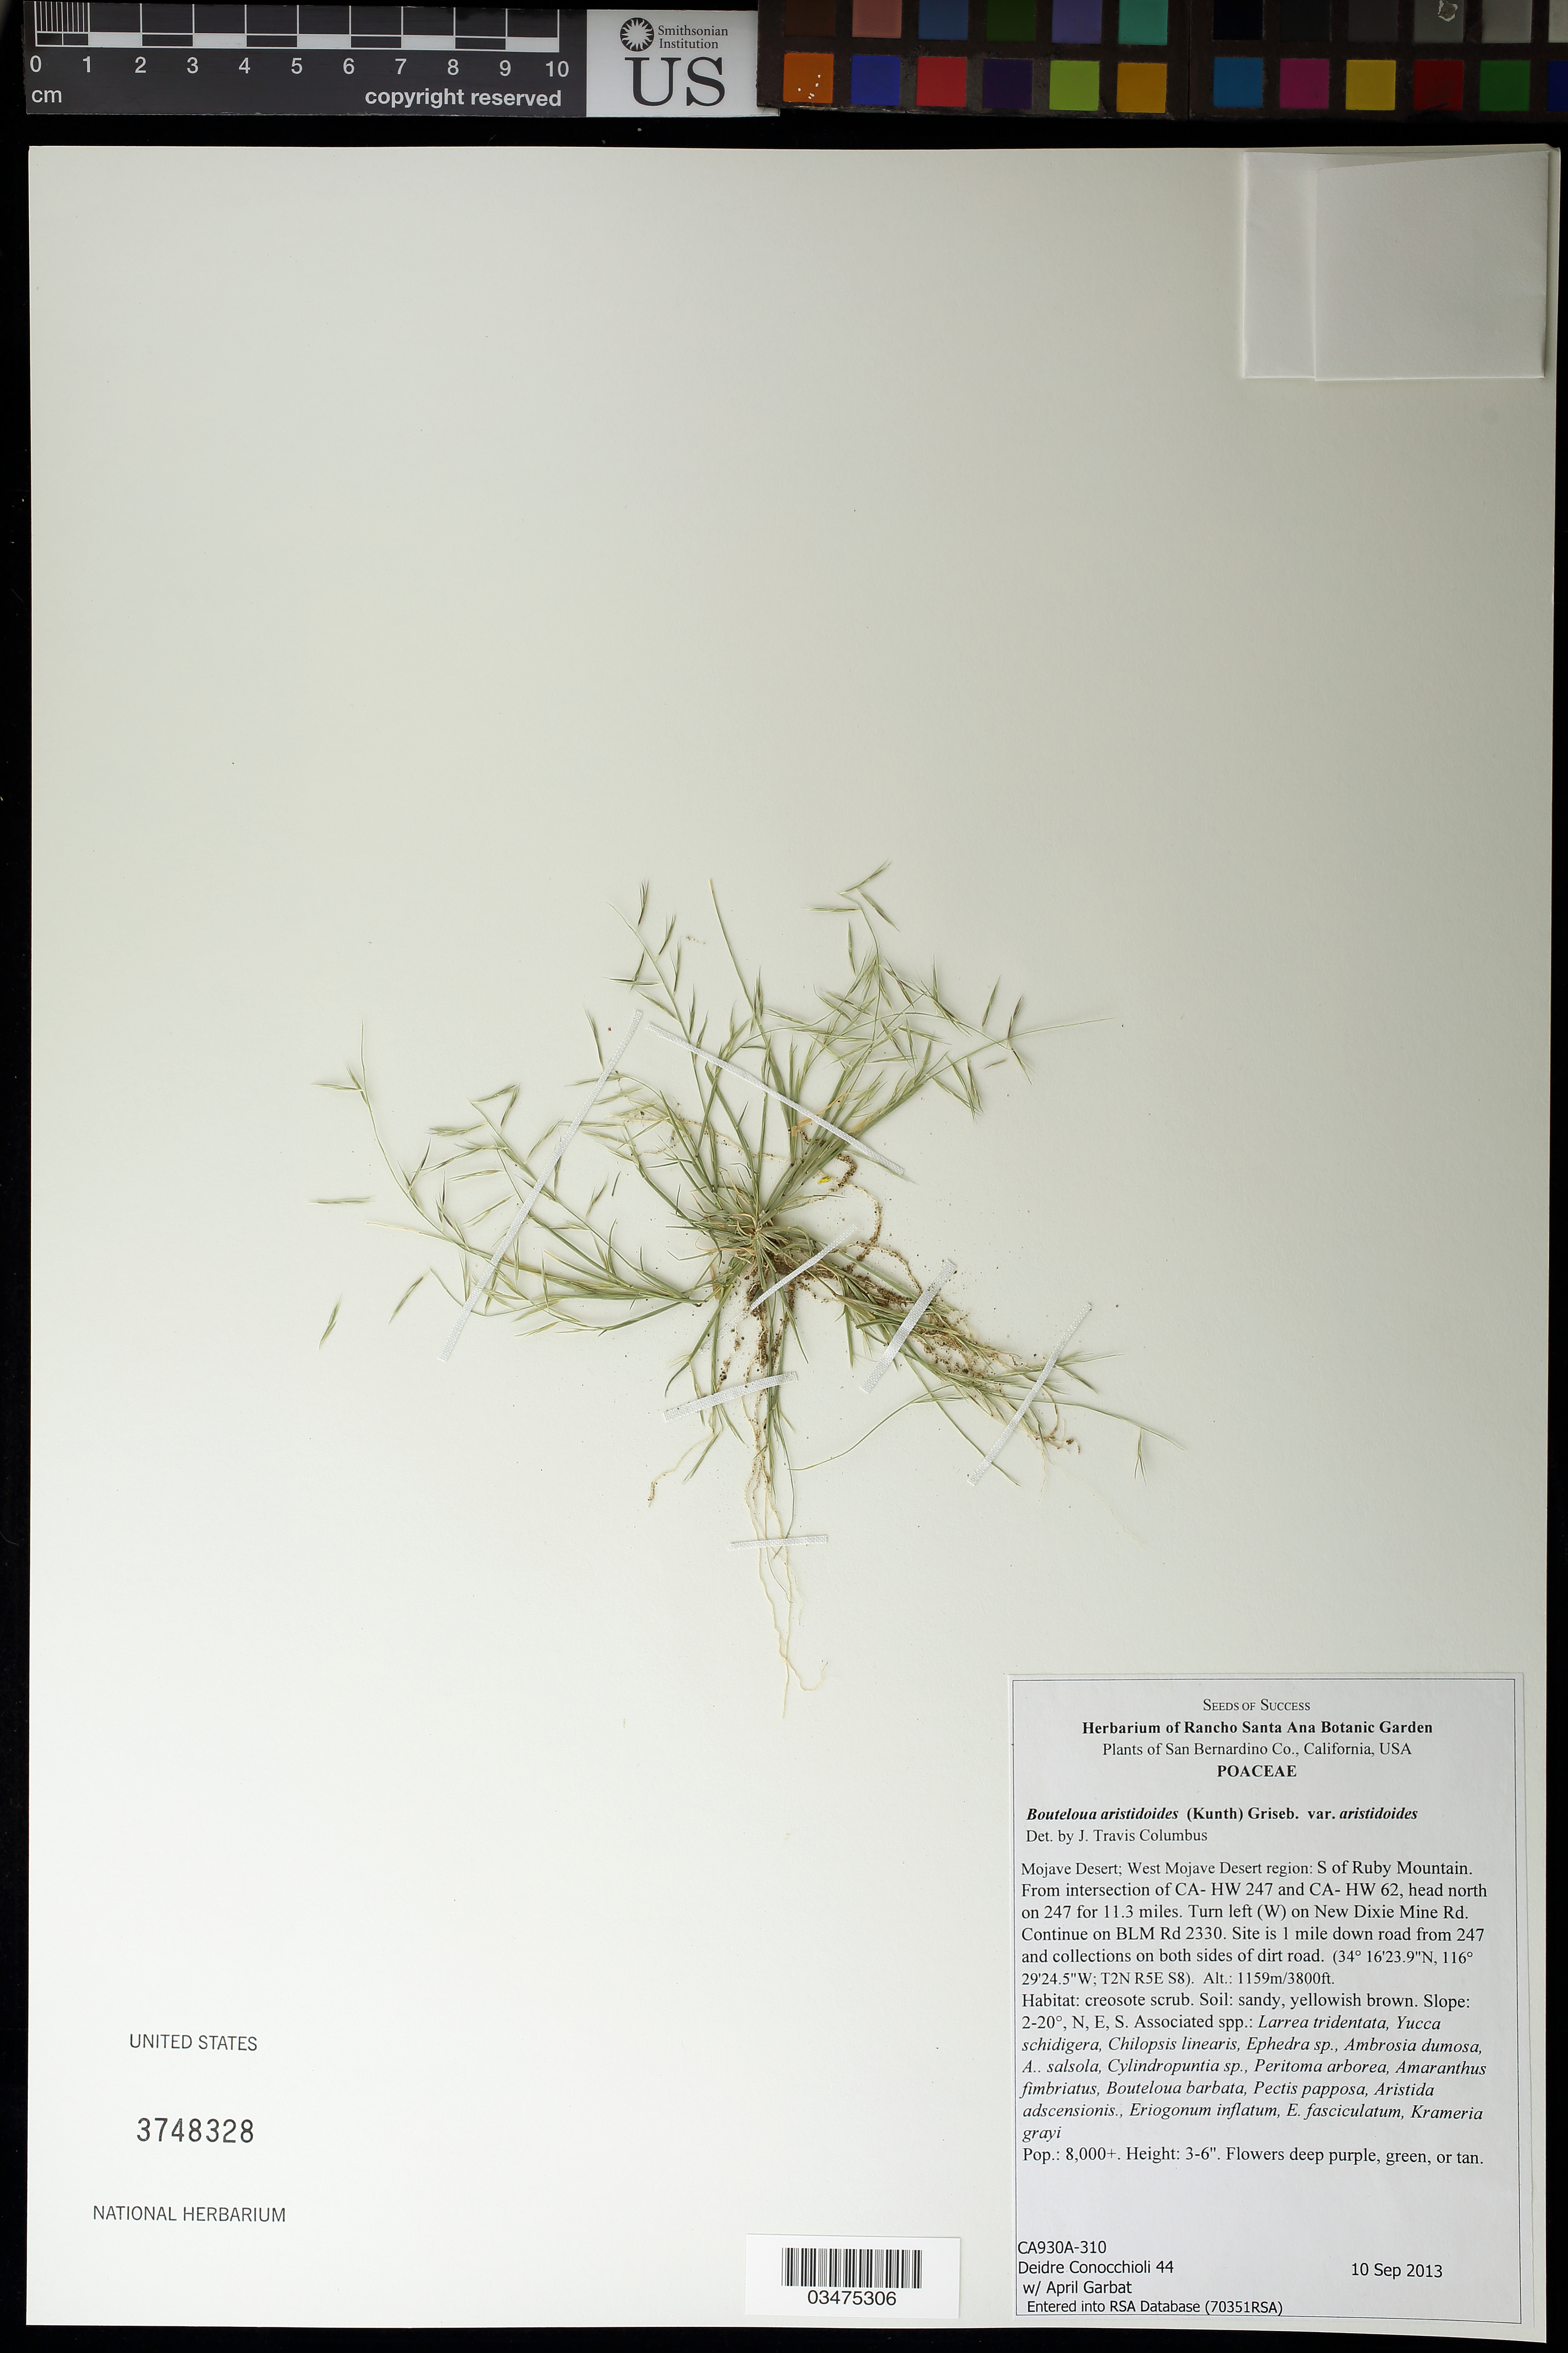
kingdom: Plantae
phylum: Tracheophyta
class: Liliopsida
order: Poales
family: Poaceae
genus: Bouteloua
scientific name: Bouteloua aristidoides var. aristidoides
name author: (Kunth) Griseb.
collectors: D. Conocchioli & A. Garbat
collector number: CA930A-310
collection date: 2013-09-10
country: United States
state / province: California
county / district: San Bernardino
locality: W Mojave Desert region. S of Ruby Mt.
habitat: Creosote scrub. Soil: sandy, yellowish brown.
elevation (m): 1159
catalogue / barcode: US 3748328